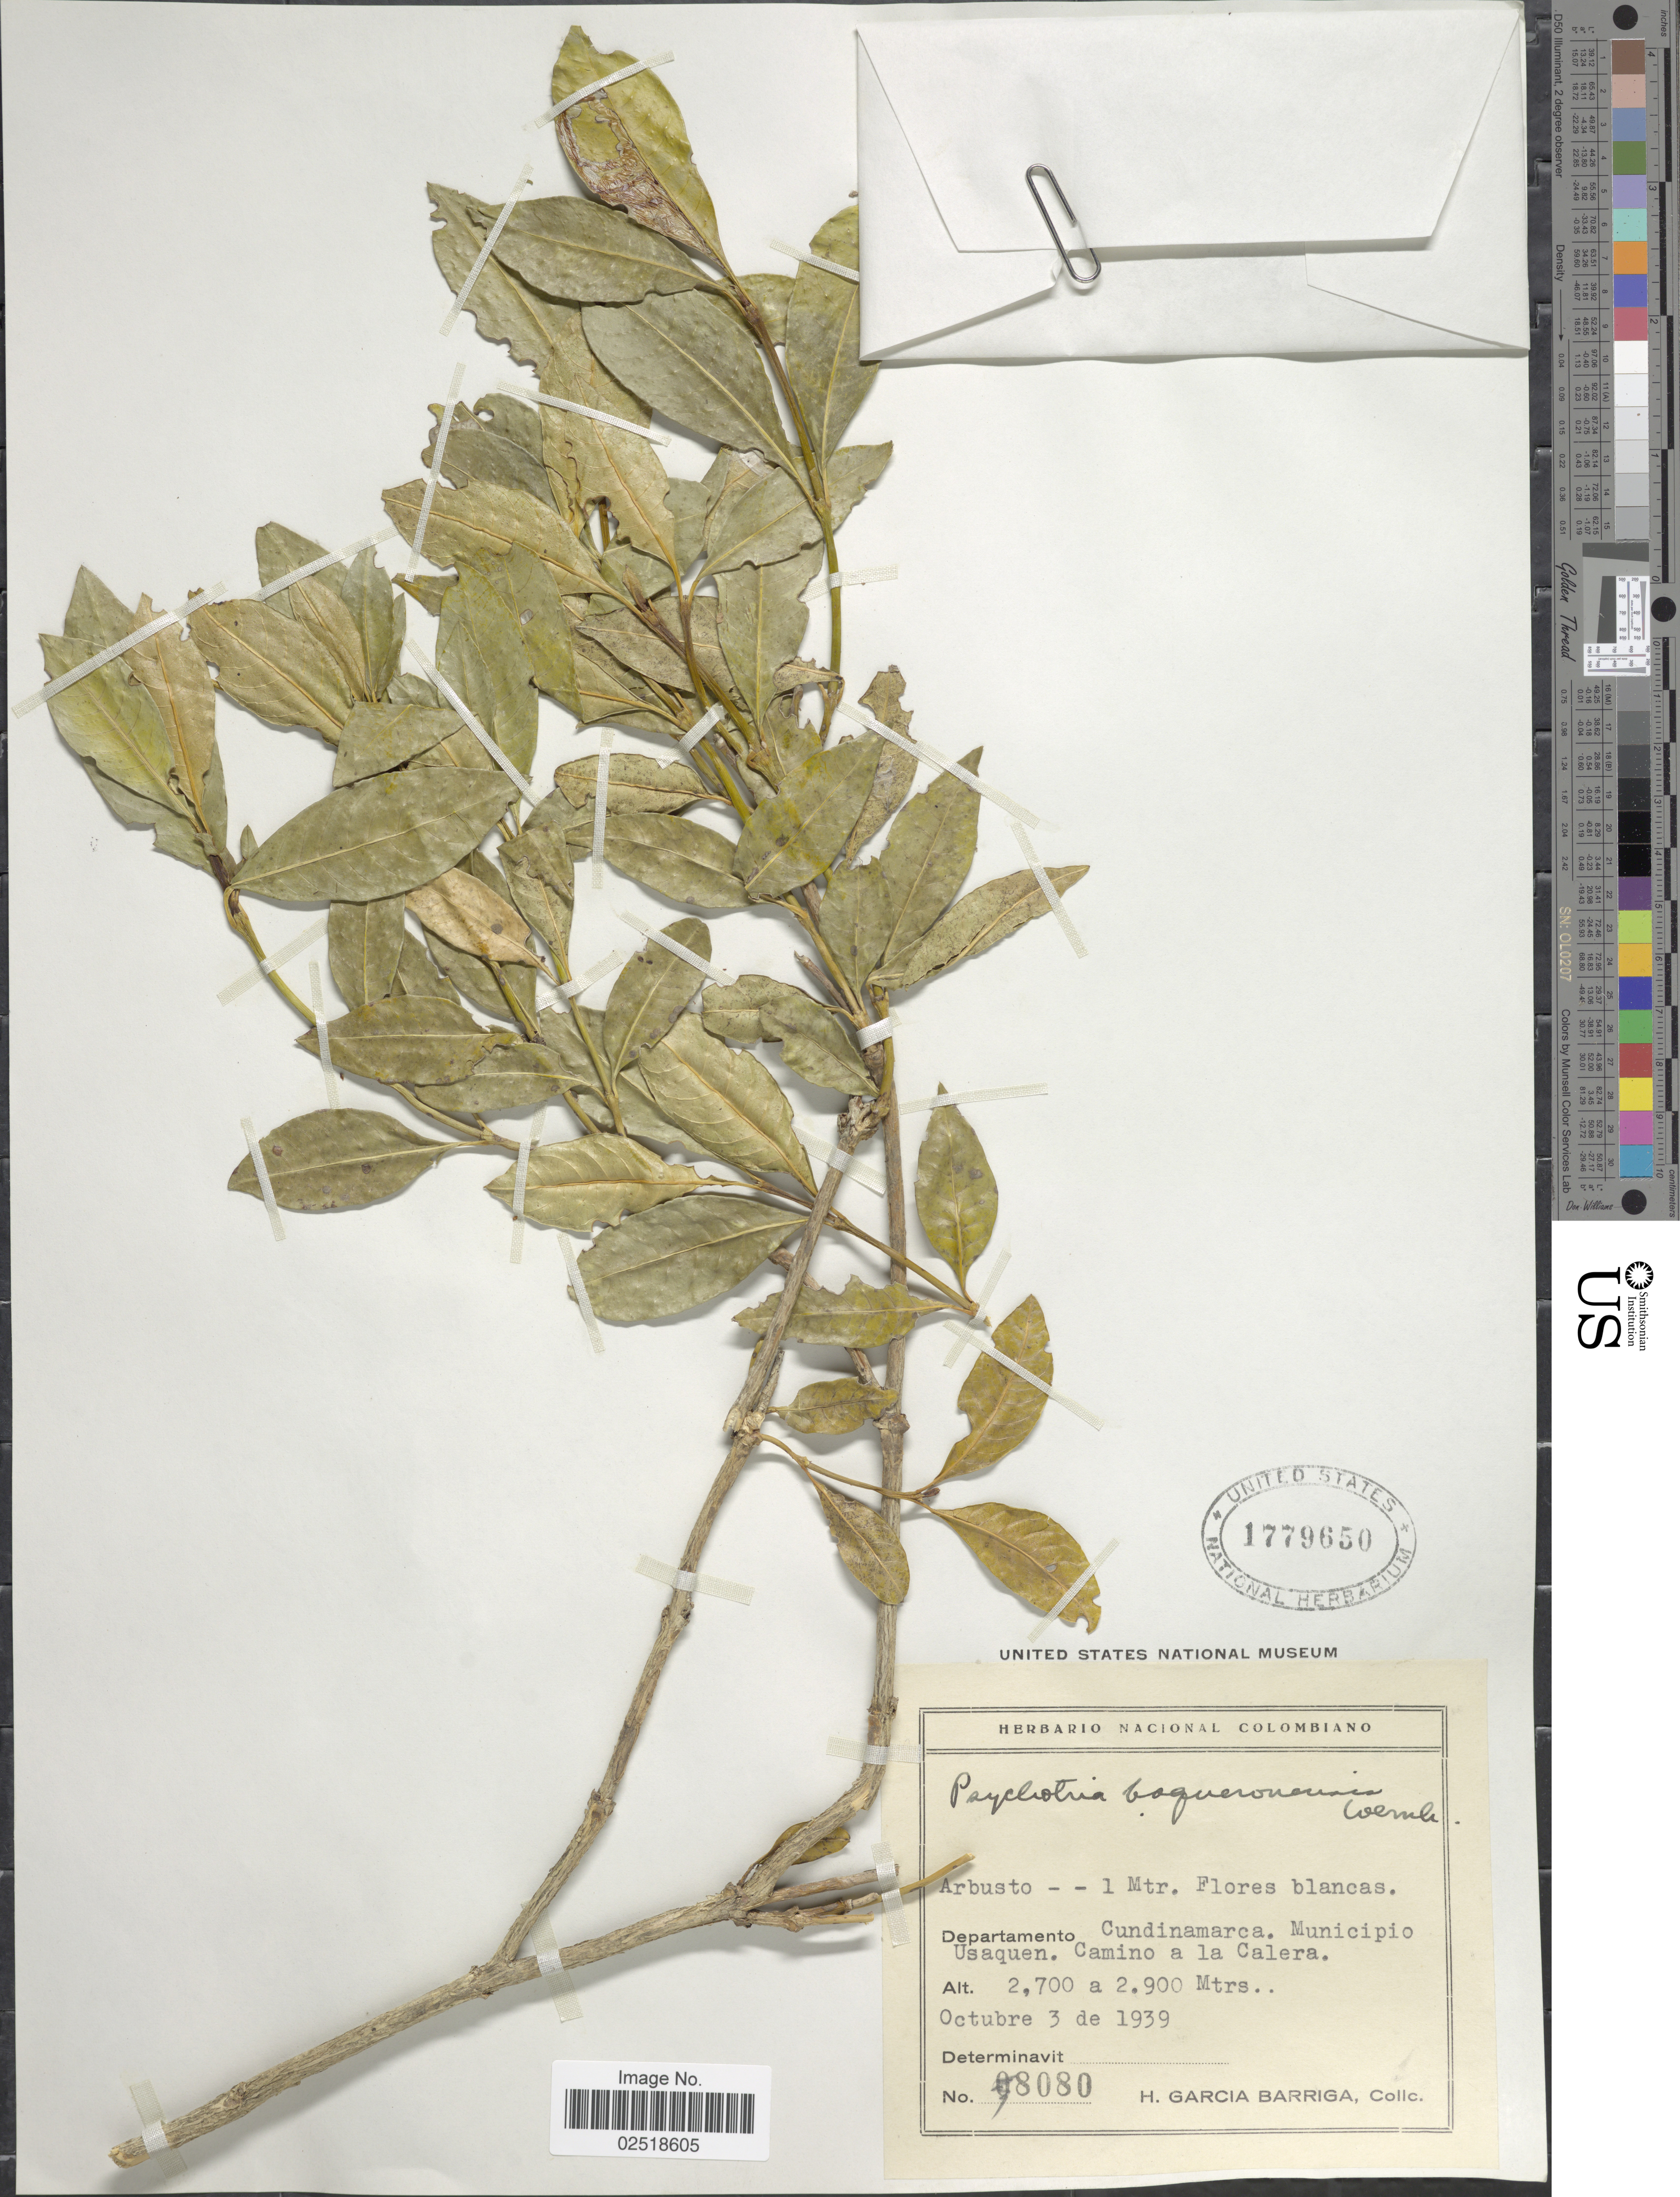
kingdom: Plantae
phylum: Tracheophyta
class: Magnoliopsida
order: Gentianales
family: Rubiaceae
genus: Psychotria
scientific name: Psychotria boqueronensis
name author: Wernham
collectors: H. García Barriga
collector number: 8080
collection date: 1939-10-03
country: Colombia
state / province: Cundinamarca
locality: Municipio Usaquen. Camino a la Calera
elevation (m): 2700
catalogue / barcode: US 1779650